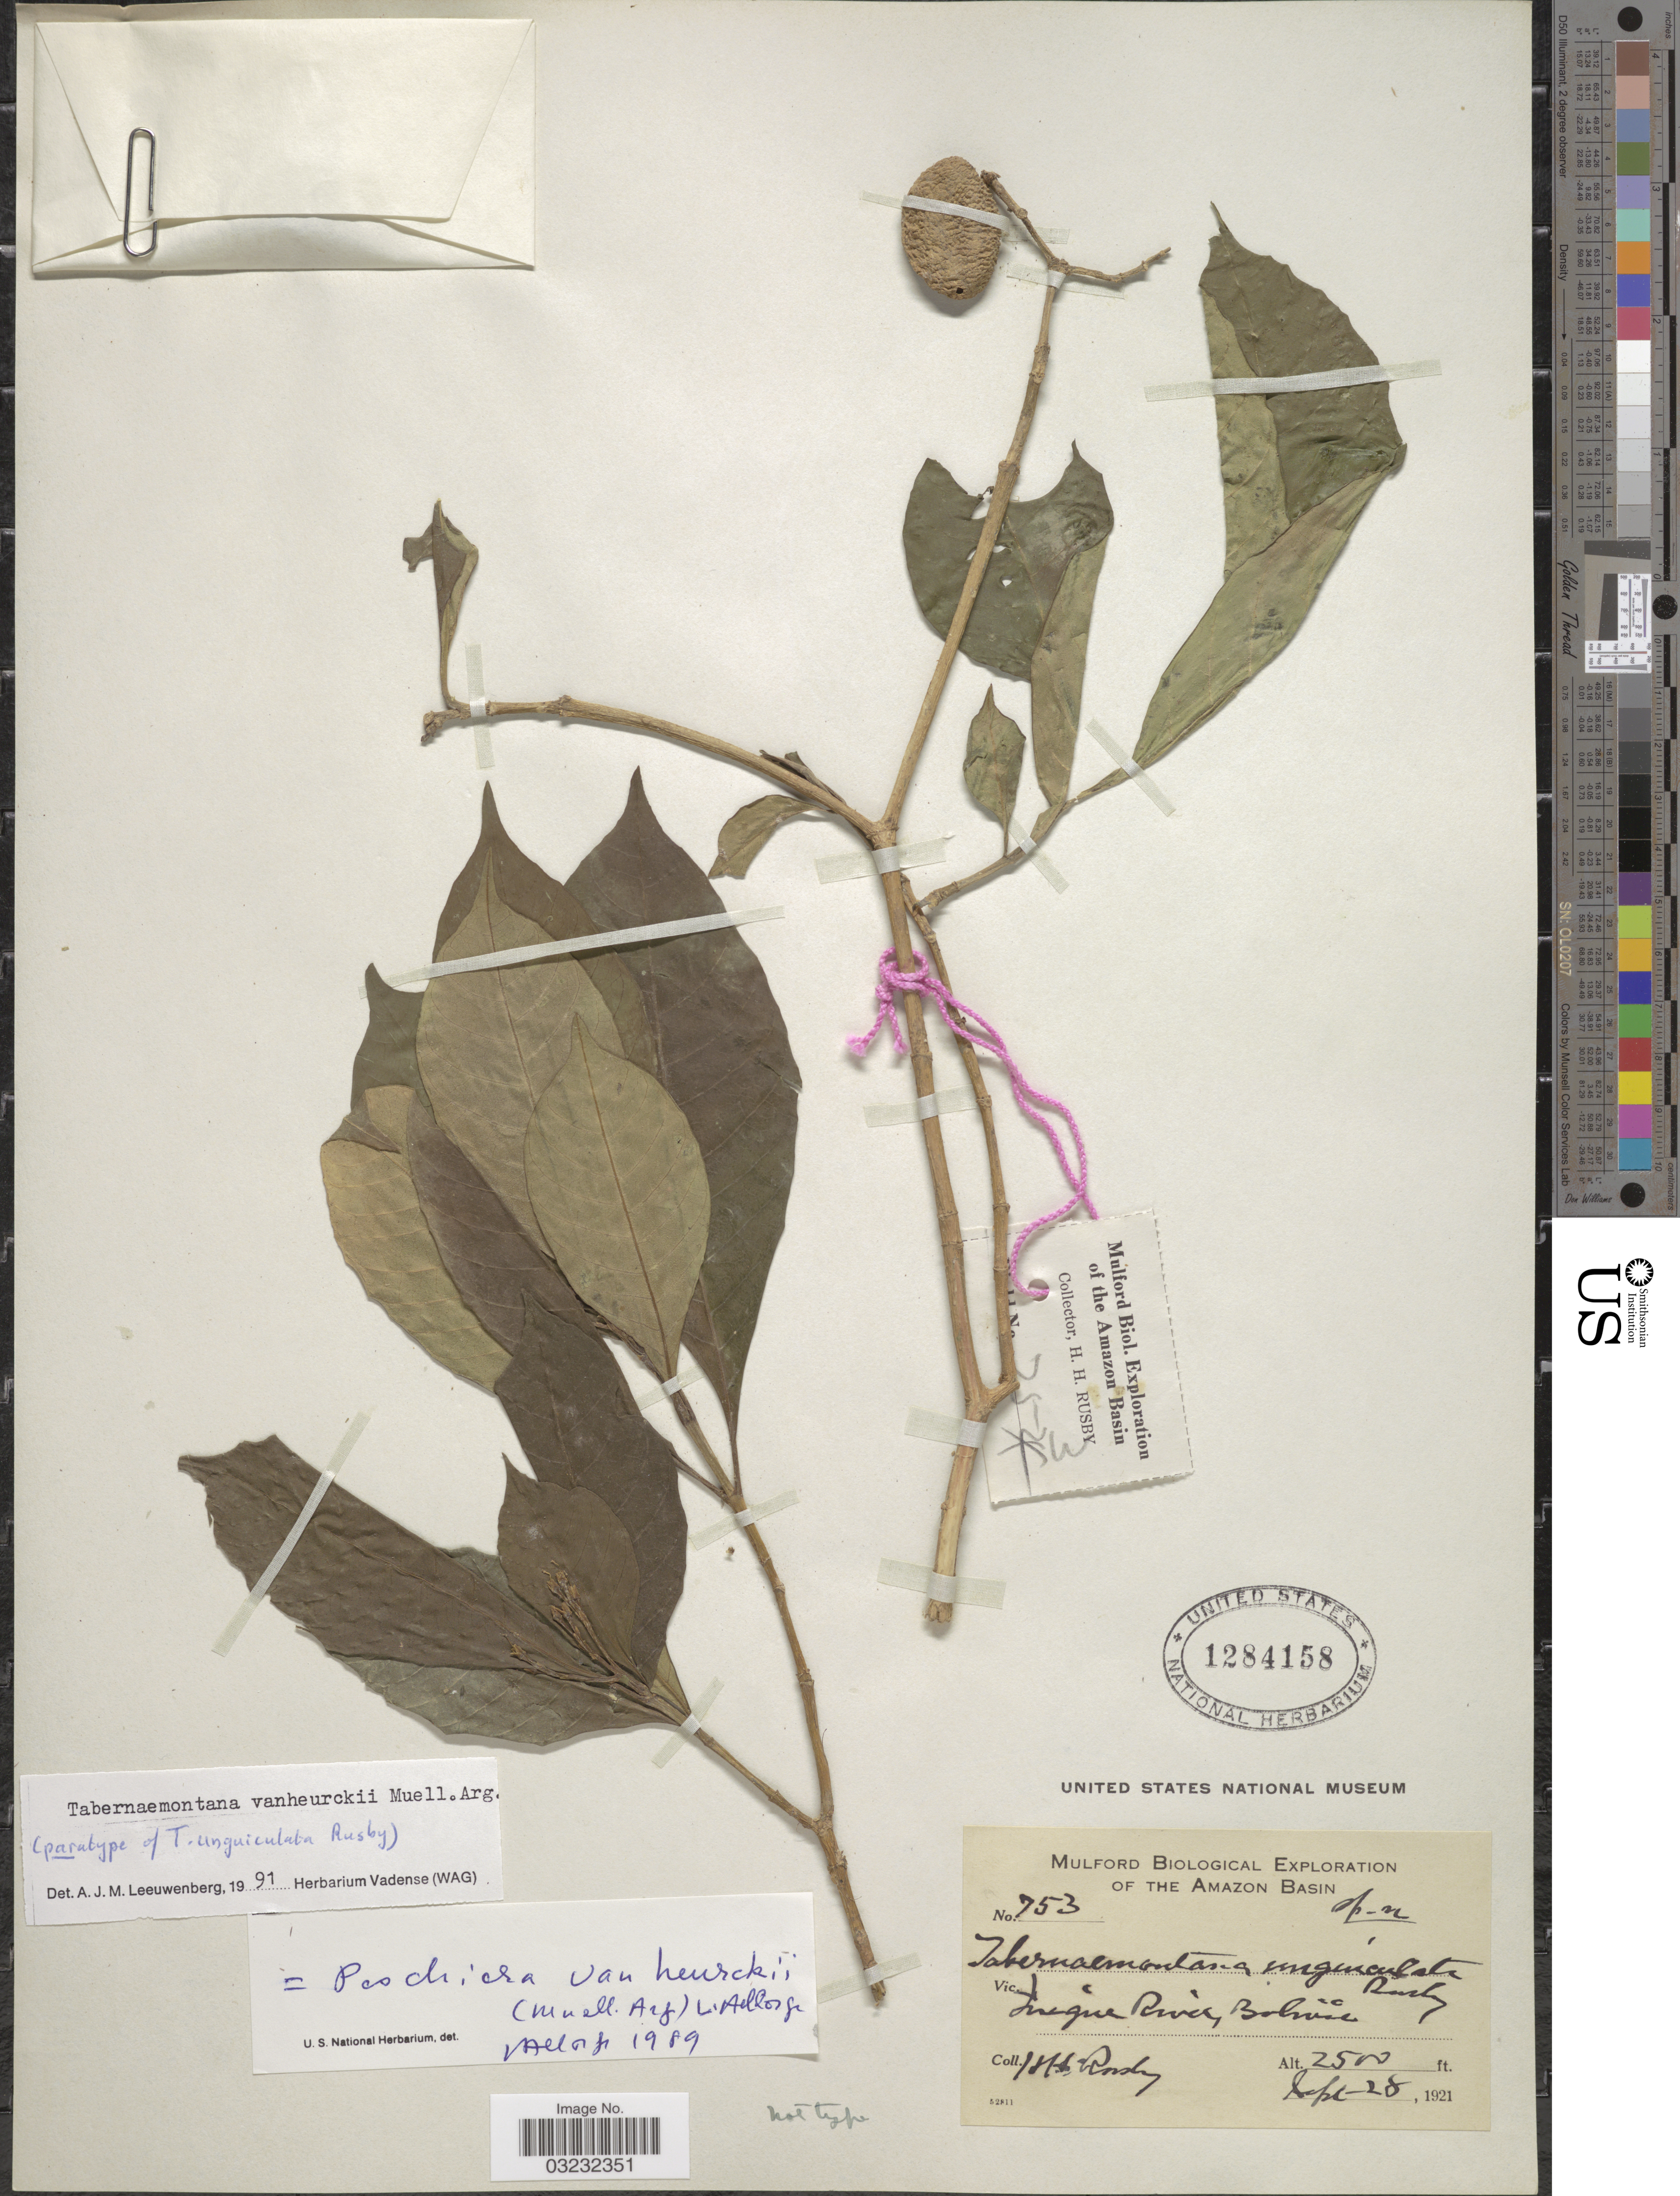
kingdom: Plantae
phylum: Tracheophyta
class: Magnoliopsida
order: Gentianales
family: Apocynaceae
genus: Tabernaemontana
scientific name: Tabernaemontana vanheurckii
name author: Müll. Arg.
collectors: H. H. Rusby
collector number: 753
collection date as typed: Sept. 28, 1921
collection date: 1921-09-28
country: Bolivia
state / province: La Paz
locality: Rio Iniquia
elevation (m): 762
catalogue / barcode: US 1284158